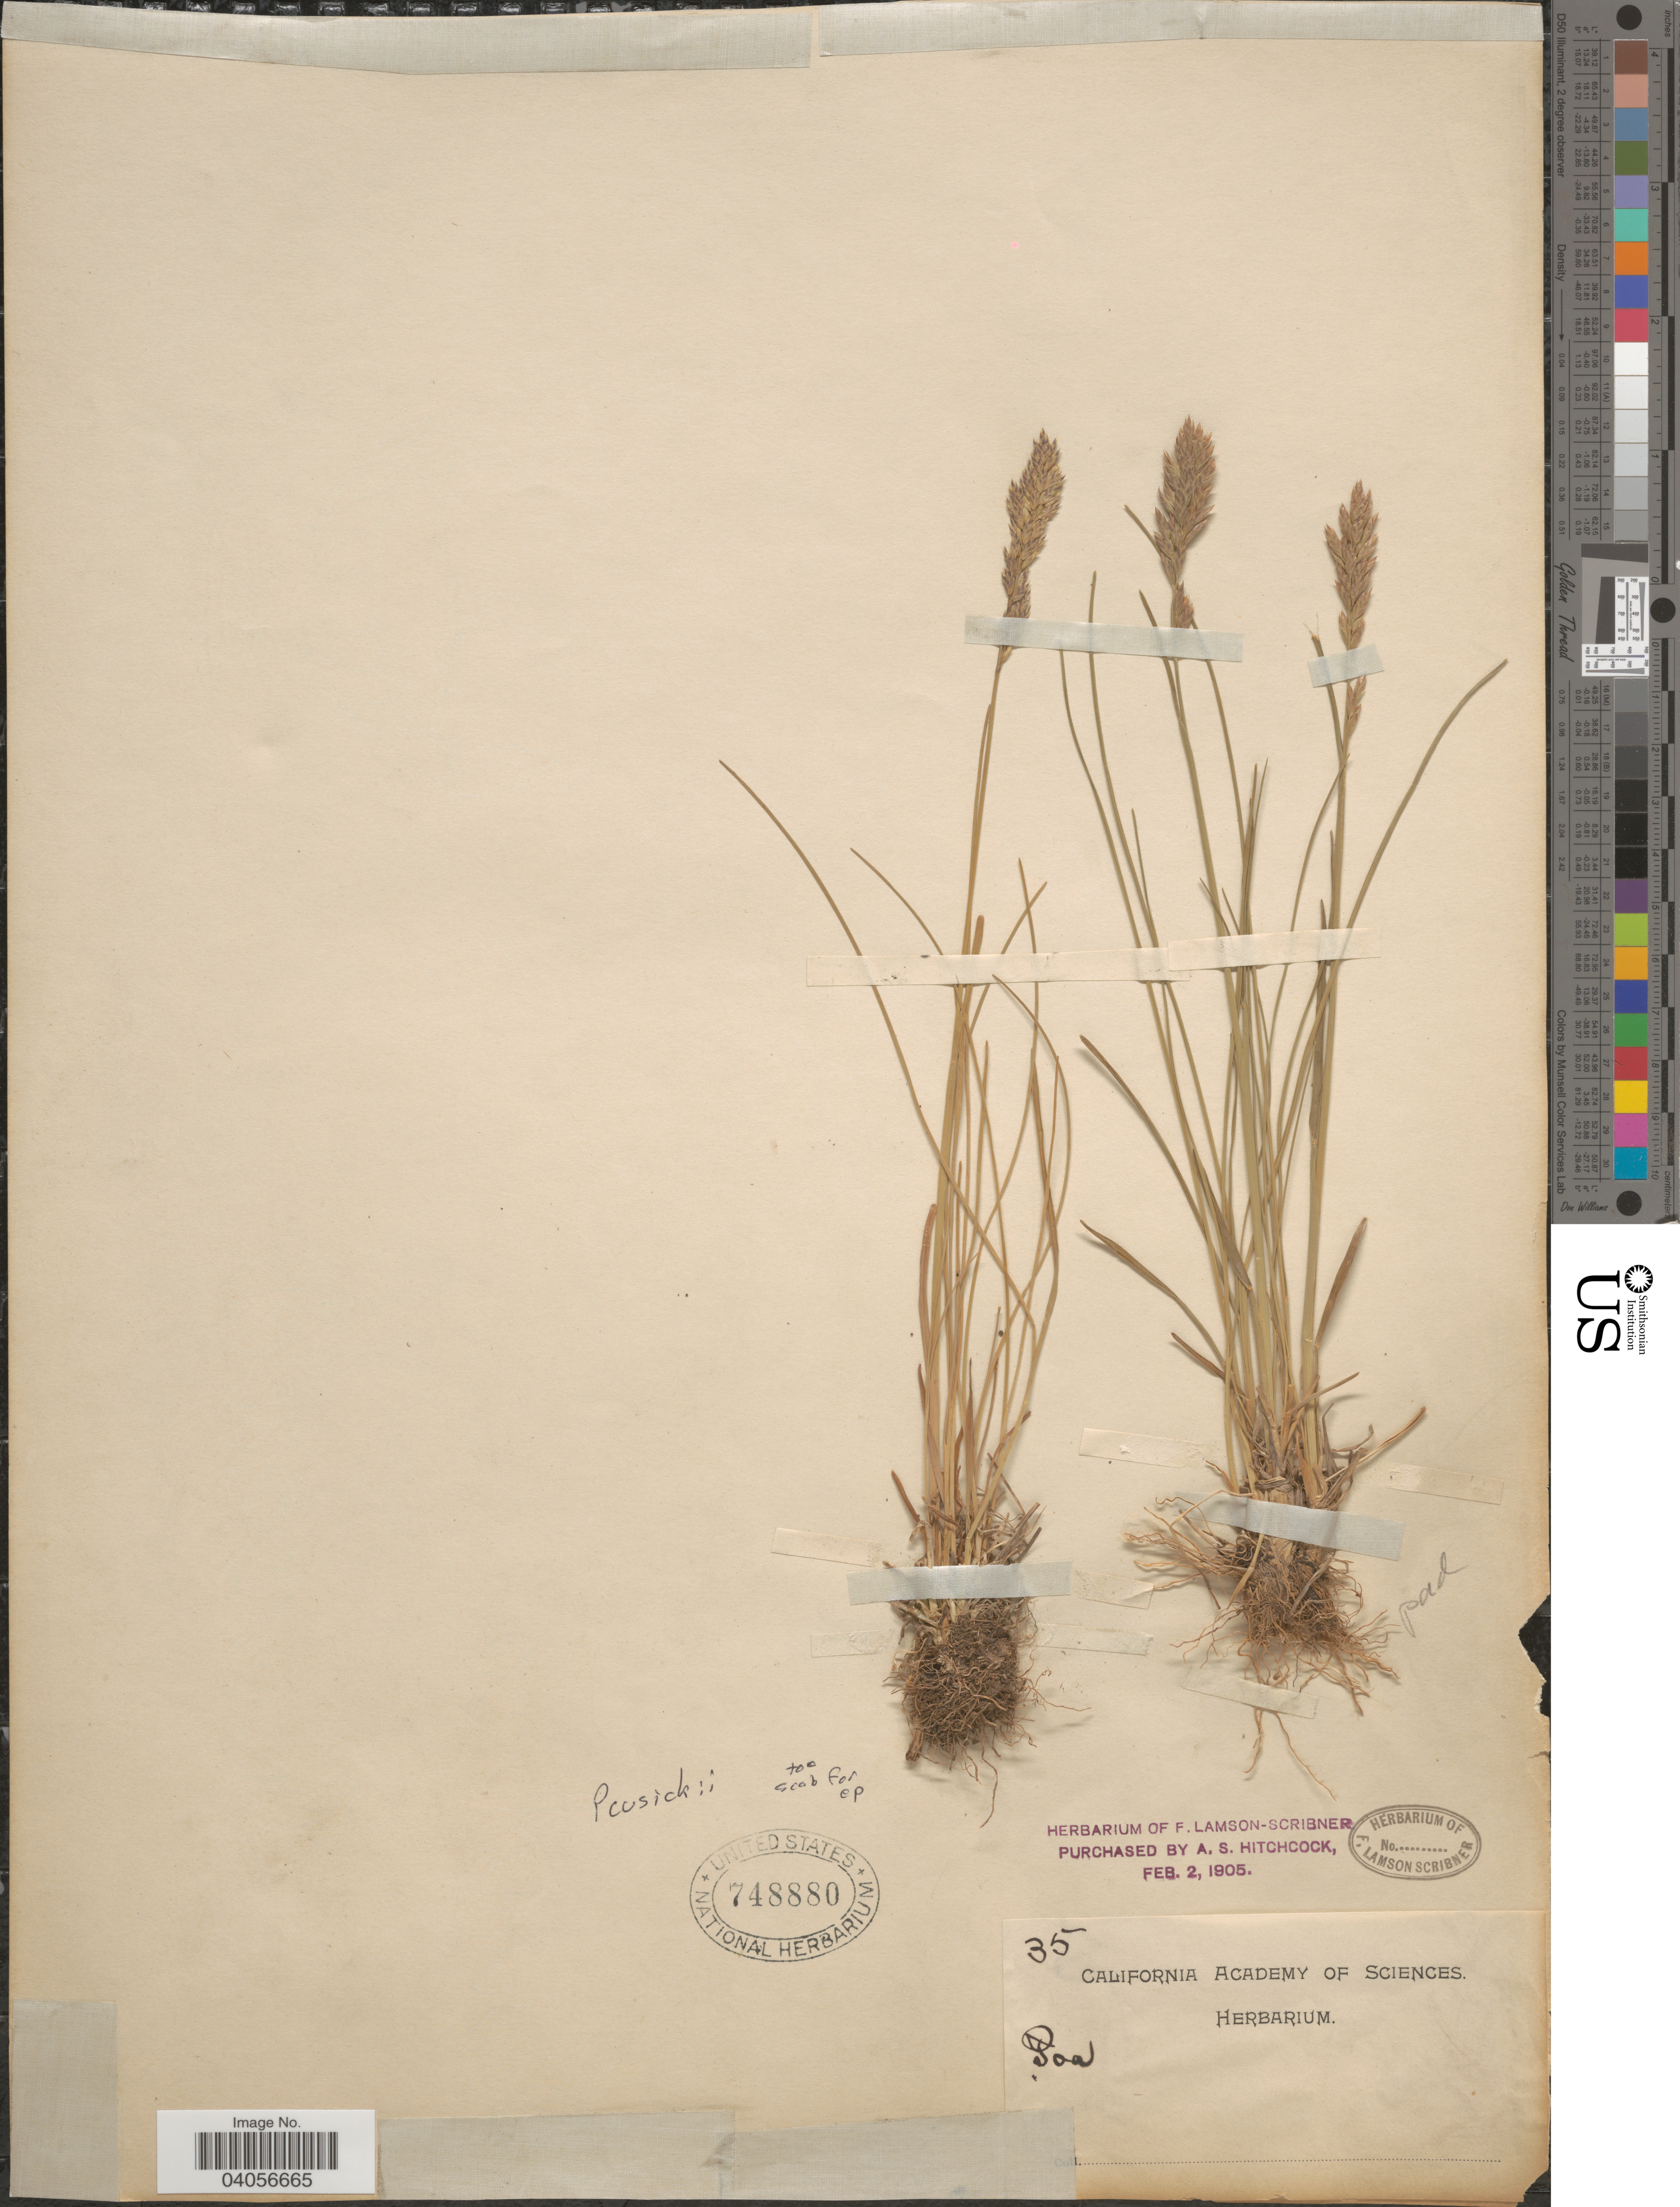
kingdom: Plantae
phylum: Tracheophyta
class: Liliopsida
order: Poales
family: Poaceae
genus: Poa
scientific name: Poa cusickii subsp. cusickii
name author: Vasey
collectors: ex herb. F. Lamson Scribner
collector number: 35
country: United States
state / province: California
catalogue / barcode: US 748880